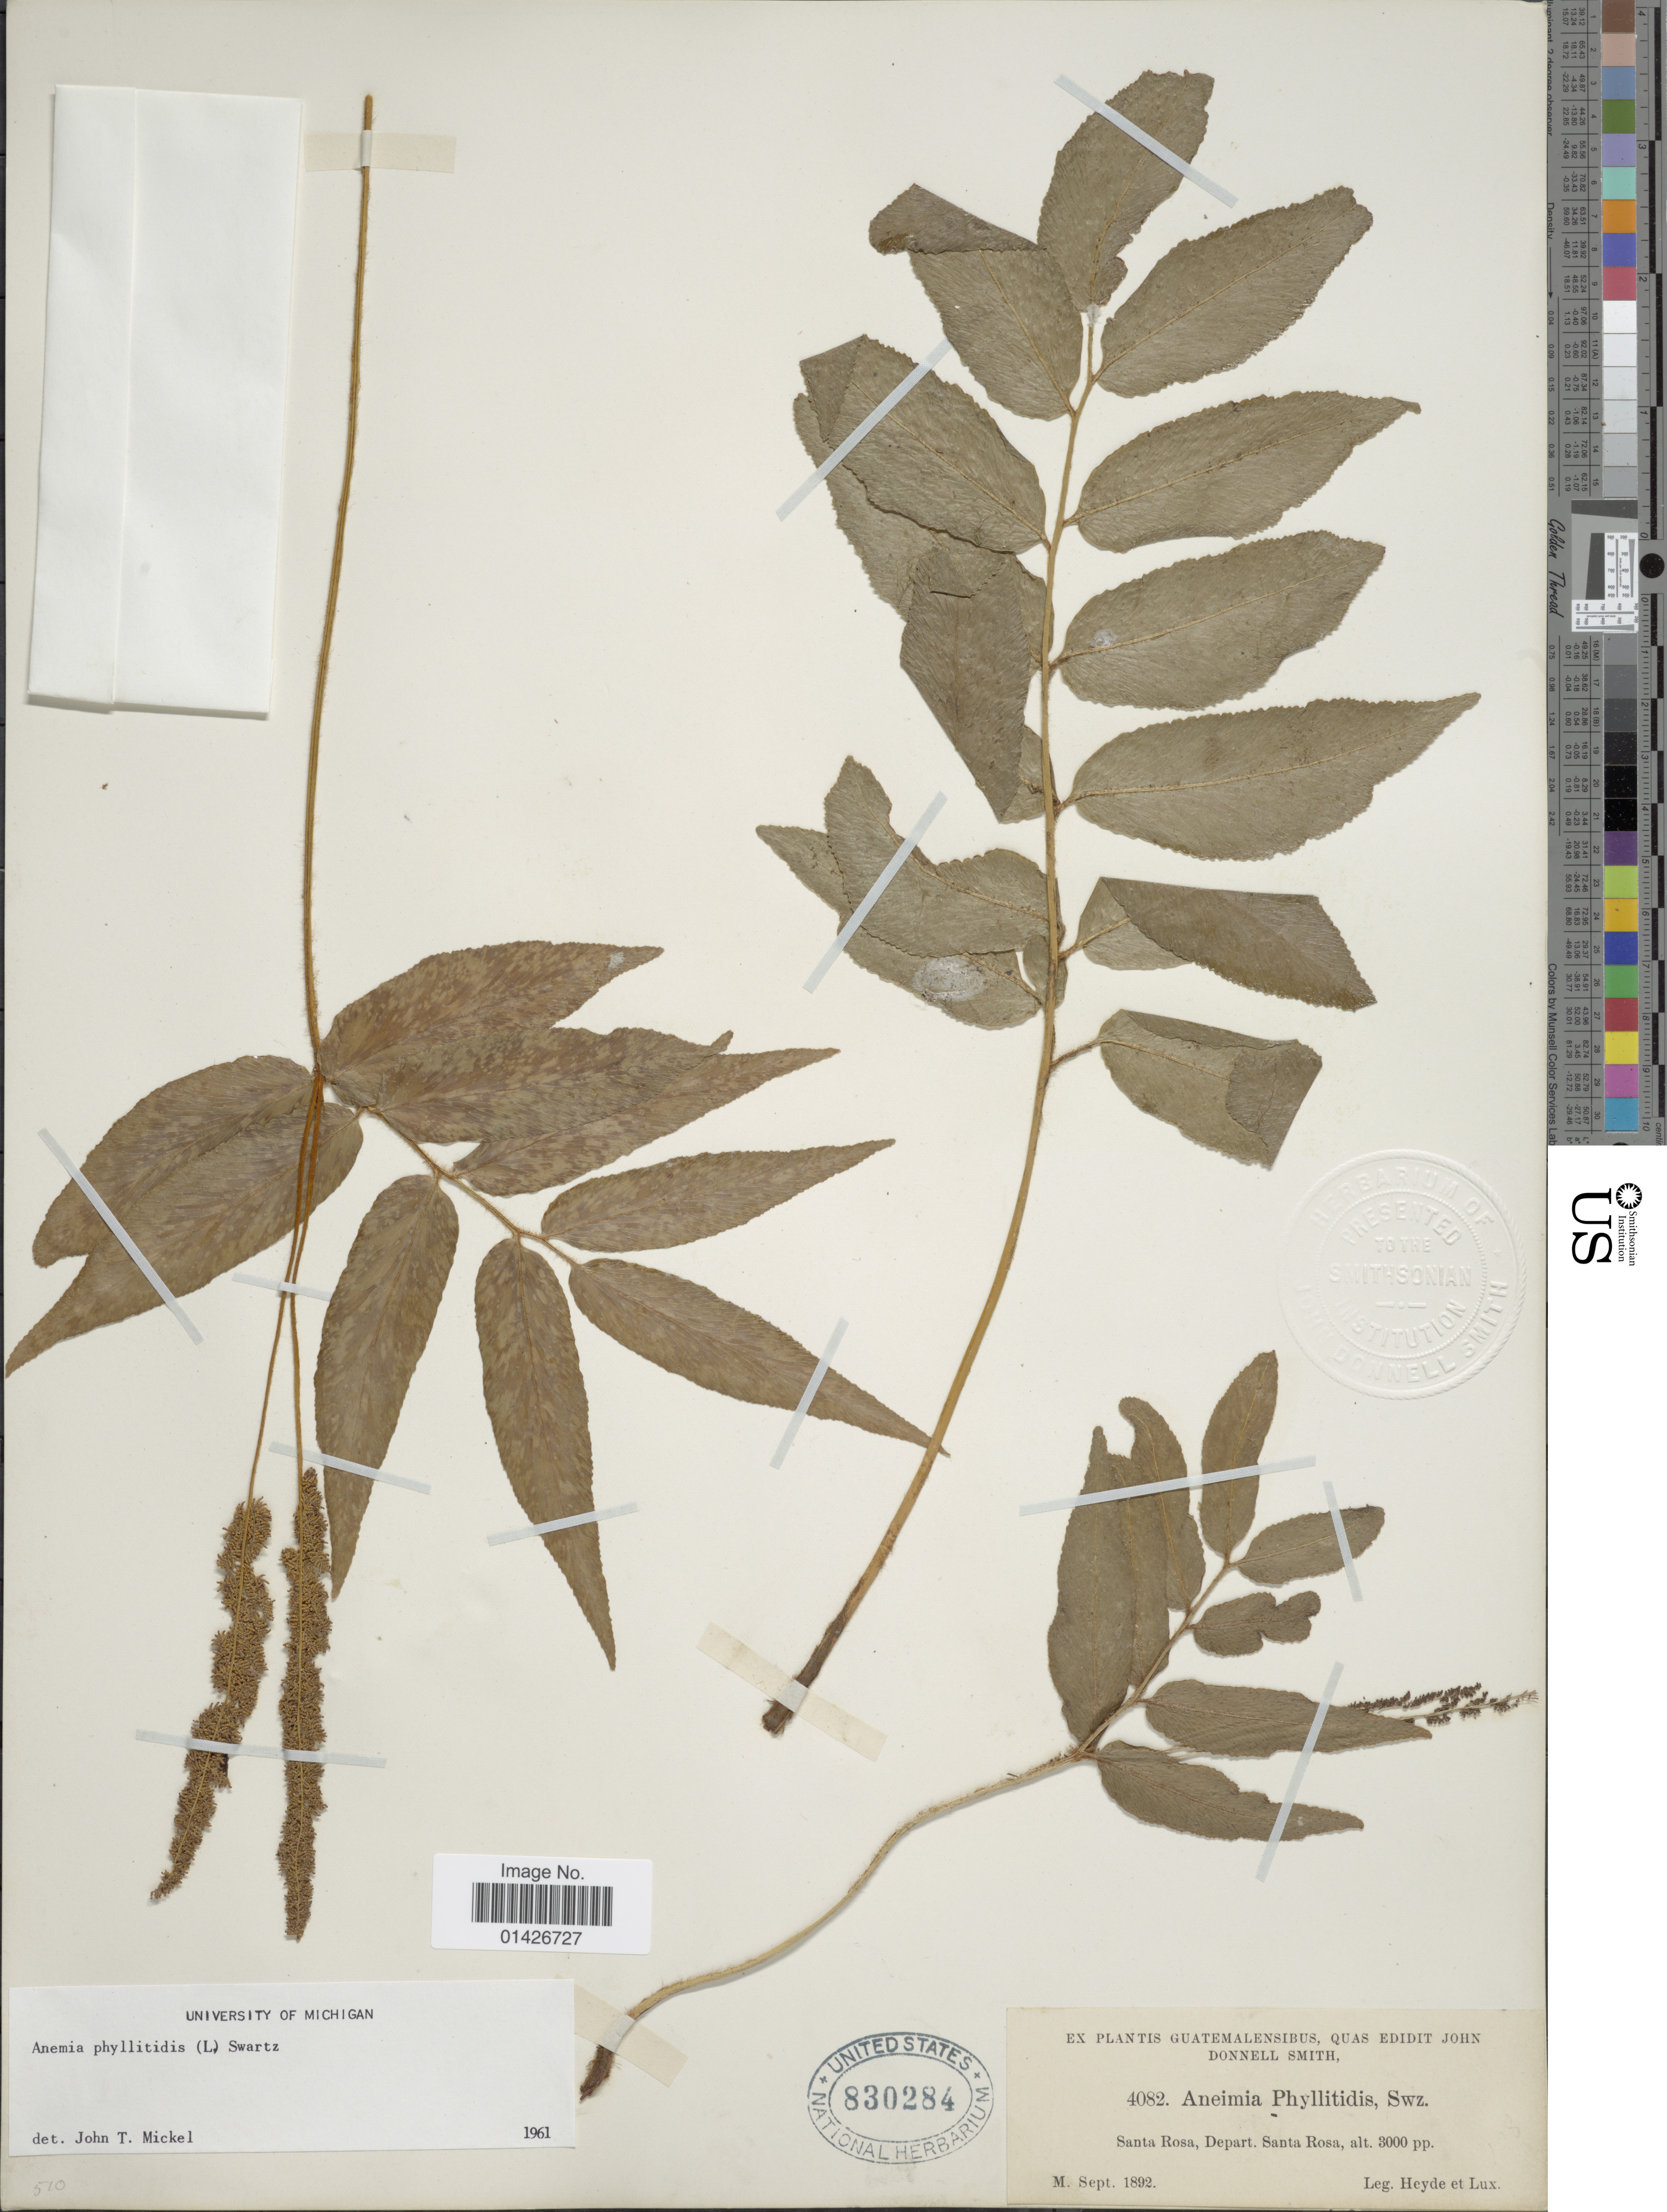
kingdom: Plantae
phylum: Tracheophyta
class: Polypodiopsida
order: Schizaeales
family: Anemiaceae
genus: Anemia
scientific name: Anemia phyllitidis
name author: (L.) Sw.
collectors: Heyde & Lux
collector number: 4082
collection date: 1892-09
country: Guatemala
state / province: Santa Rosa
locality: Depart Santa Rosa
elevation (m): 914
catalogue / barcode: US 830284